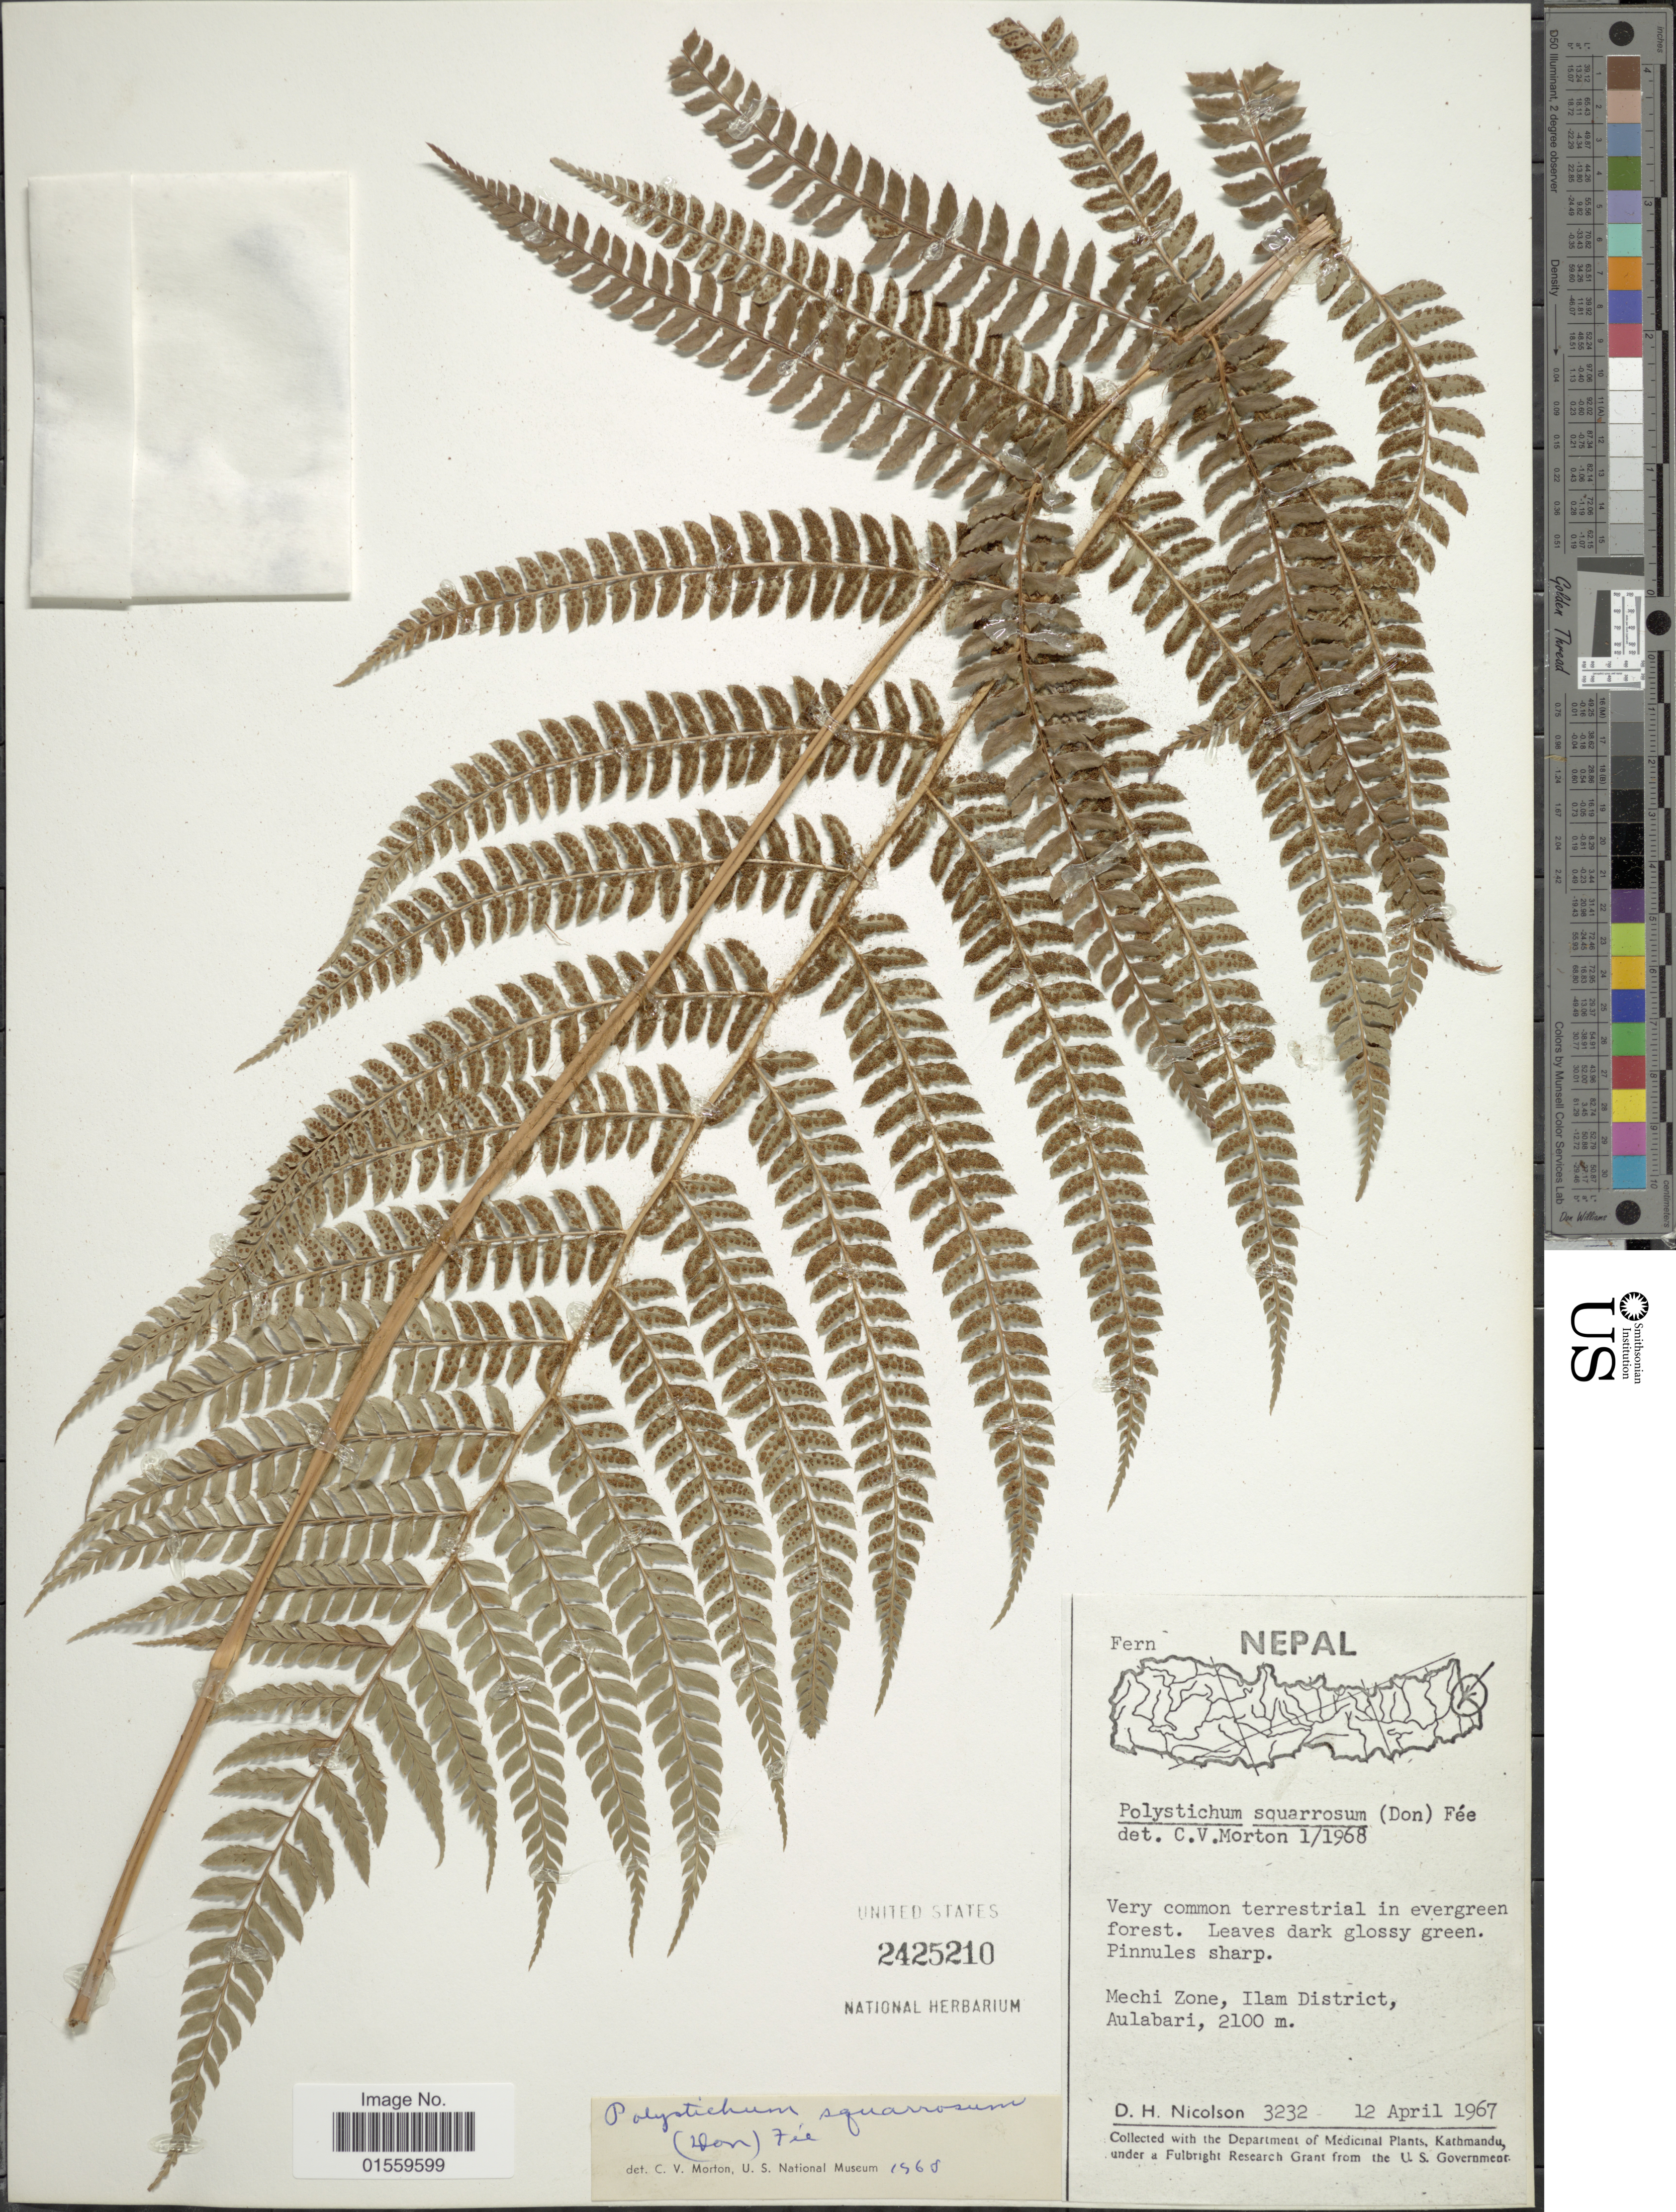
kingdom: Plantae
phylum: Tracheophyta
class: Polypodiopsida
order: Polypodiales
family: Dryopteridaceae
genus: Polystichum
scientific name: Polystichum squarrosum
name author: (D. Don) Fée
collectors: D. H. Nicolson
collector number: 3232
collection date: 1967-04-12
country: Nepal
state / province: Mechi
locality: Mechi Zone, Ilam District, Aulabari.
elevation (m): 2100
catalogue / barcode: US 2425210